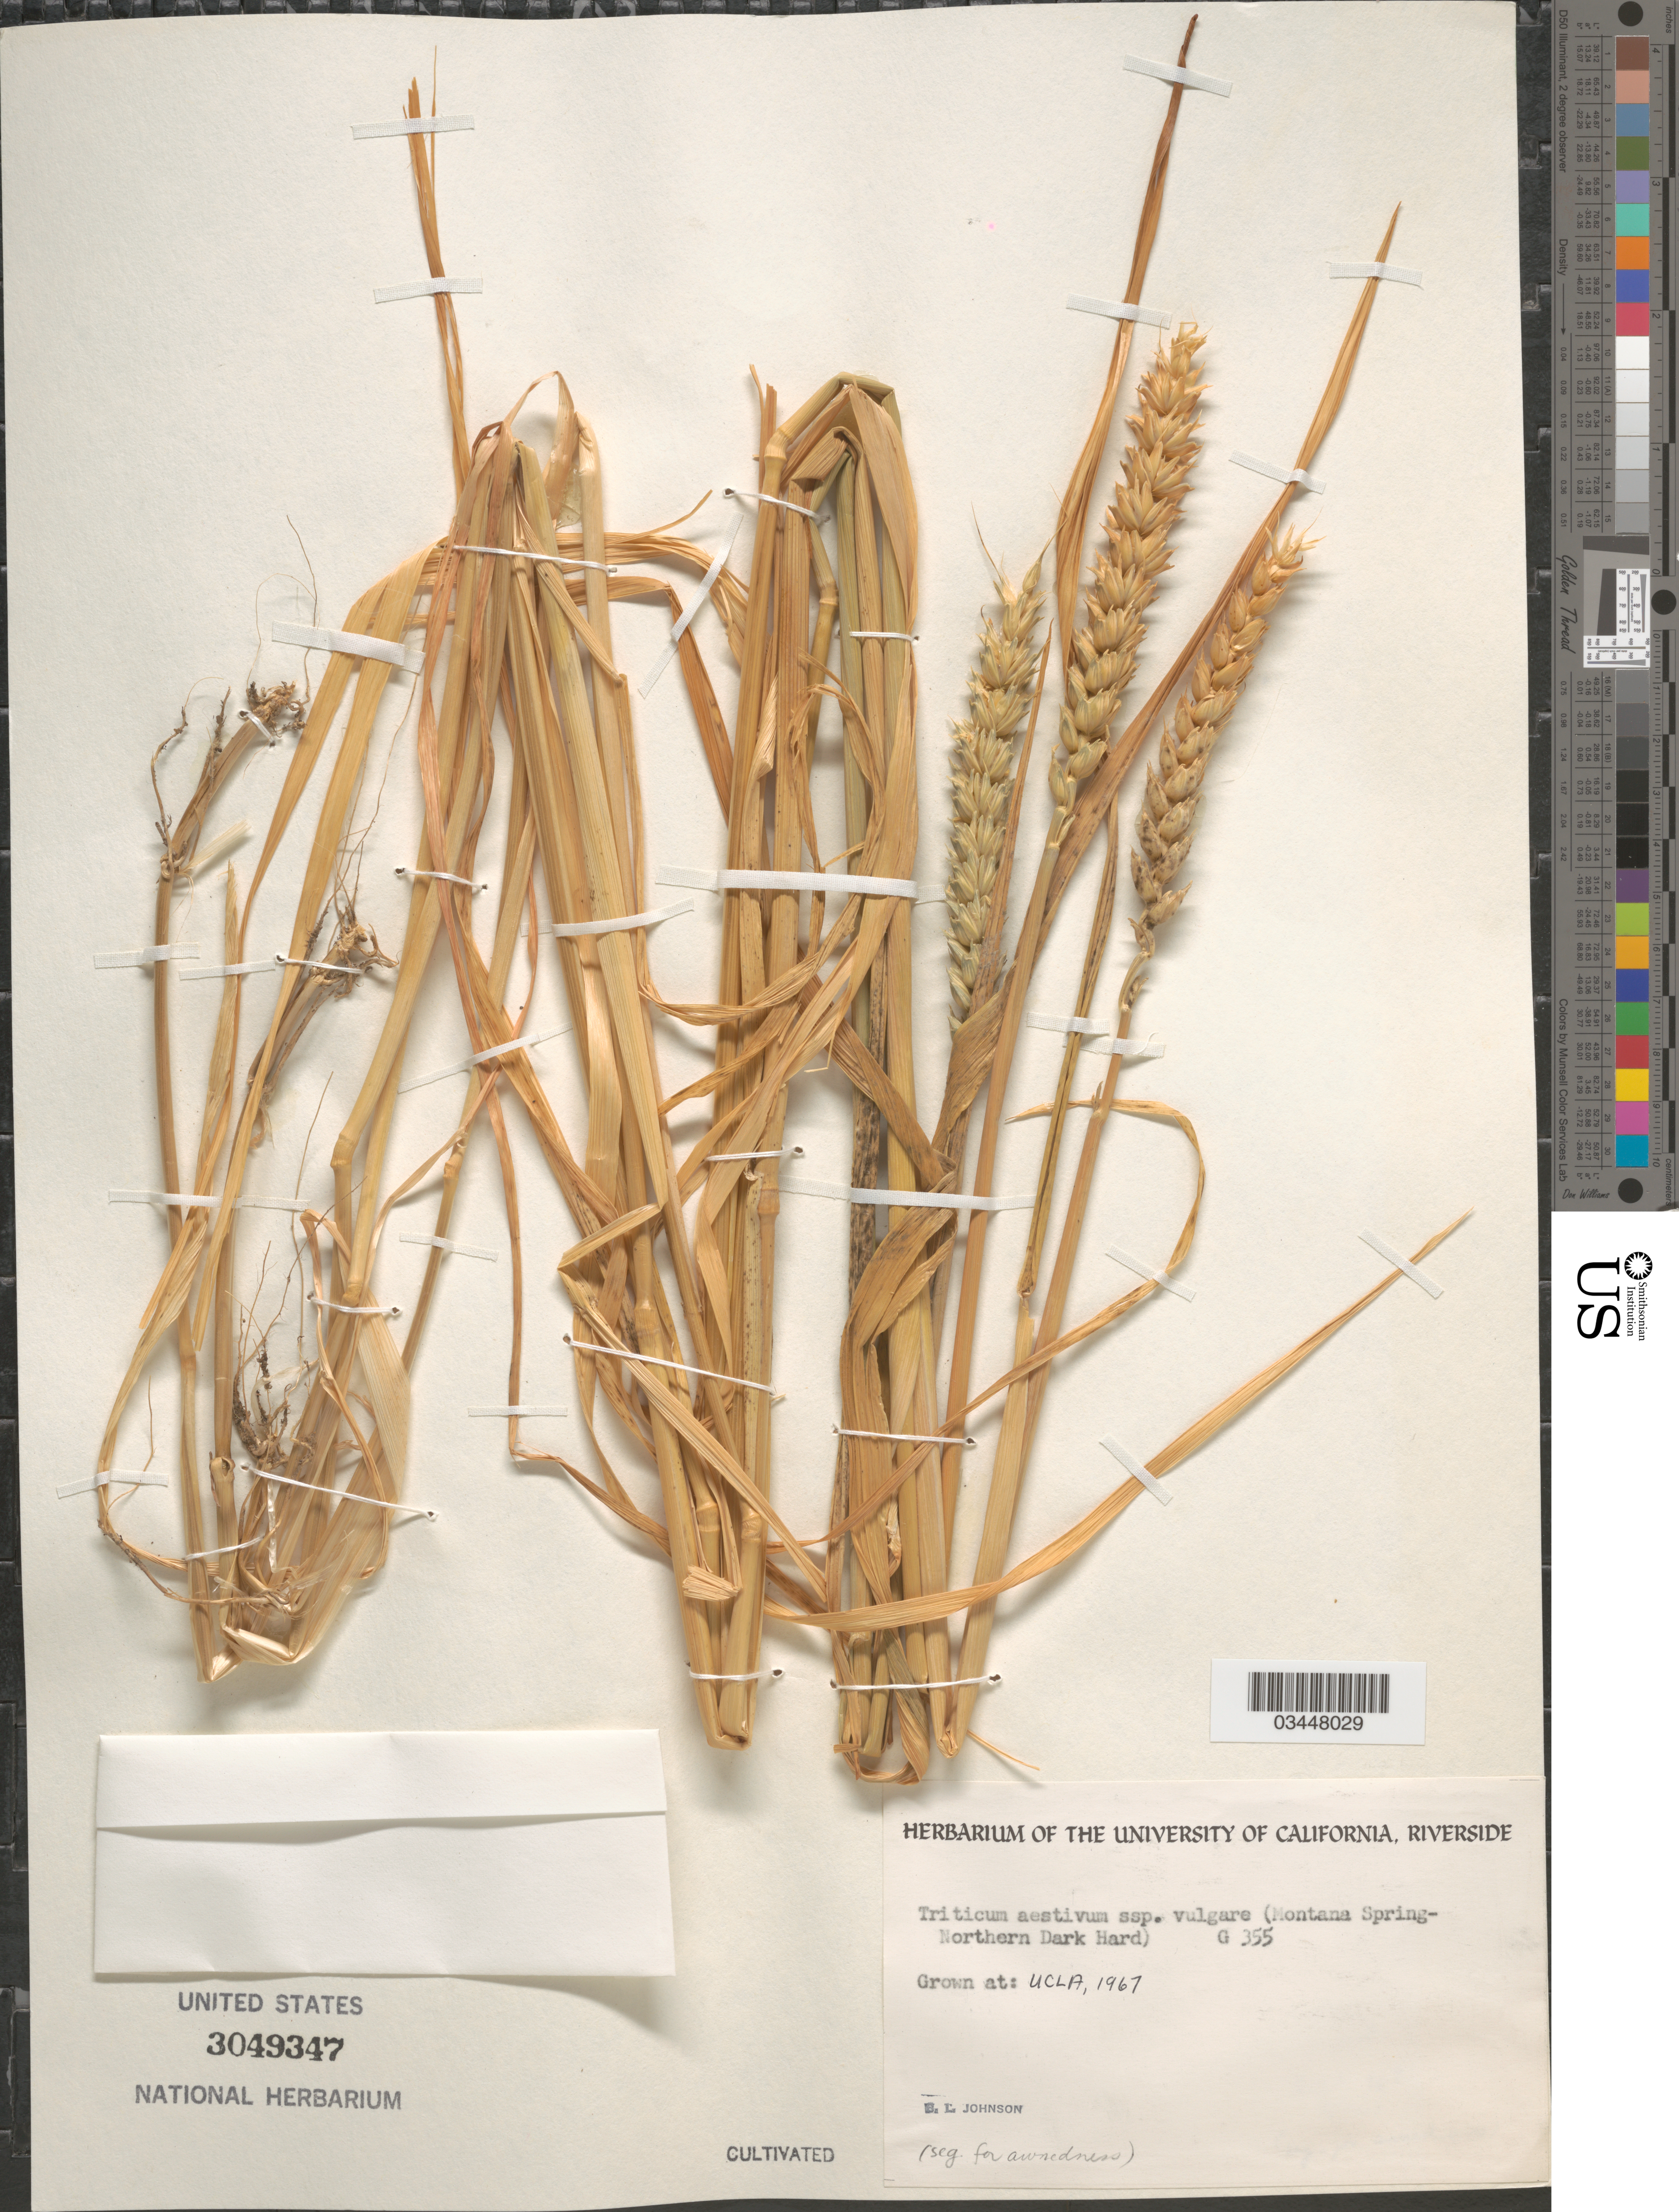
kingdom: Plantae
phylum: Tracheophyta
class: Liliopsida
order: Poales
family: Poaceae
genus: Triticum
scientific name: Triticum aestivum subsp. vulgare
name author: (Vill.) Thell.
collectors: B. Johnson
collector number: G355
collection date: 1967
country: United States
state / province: California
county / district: Los Angeles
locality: UCLA.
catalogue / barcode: US 3049347